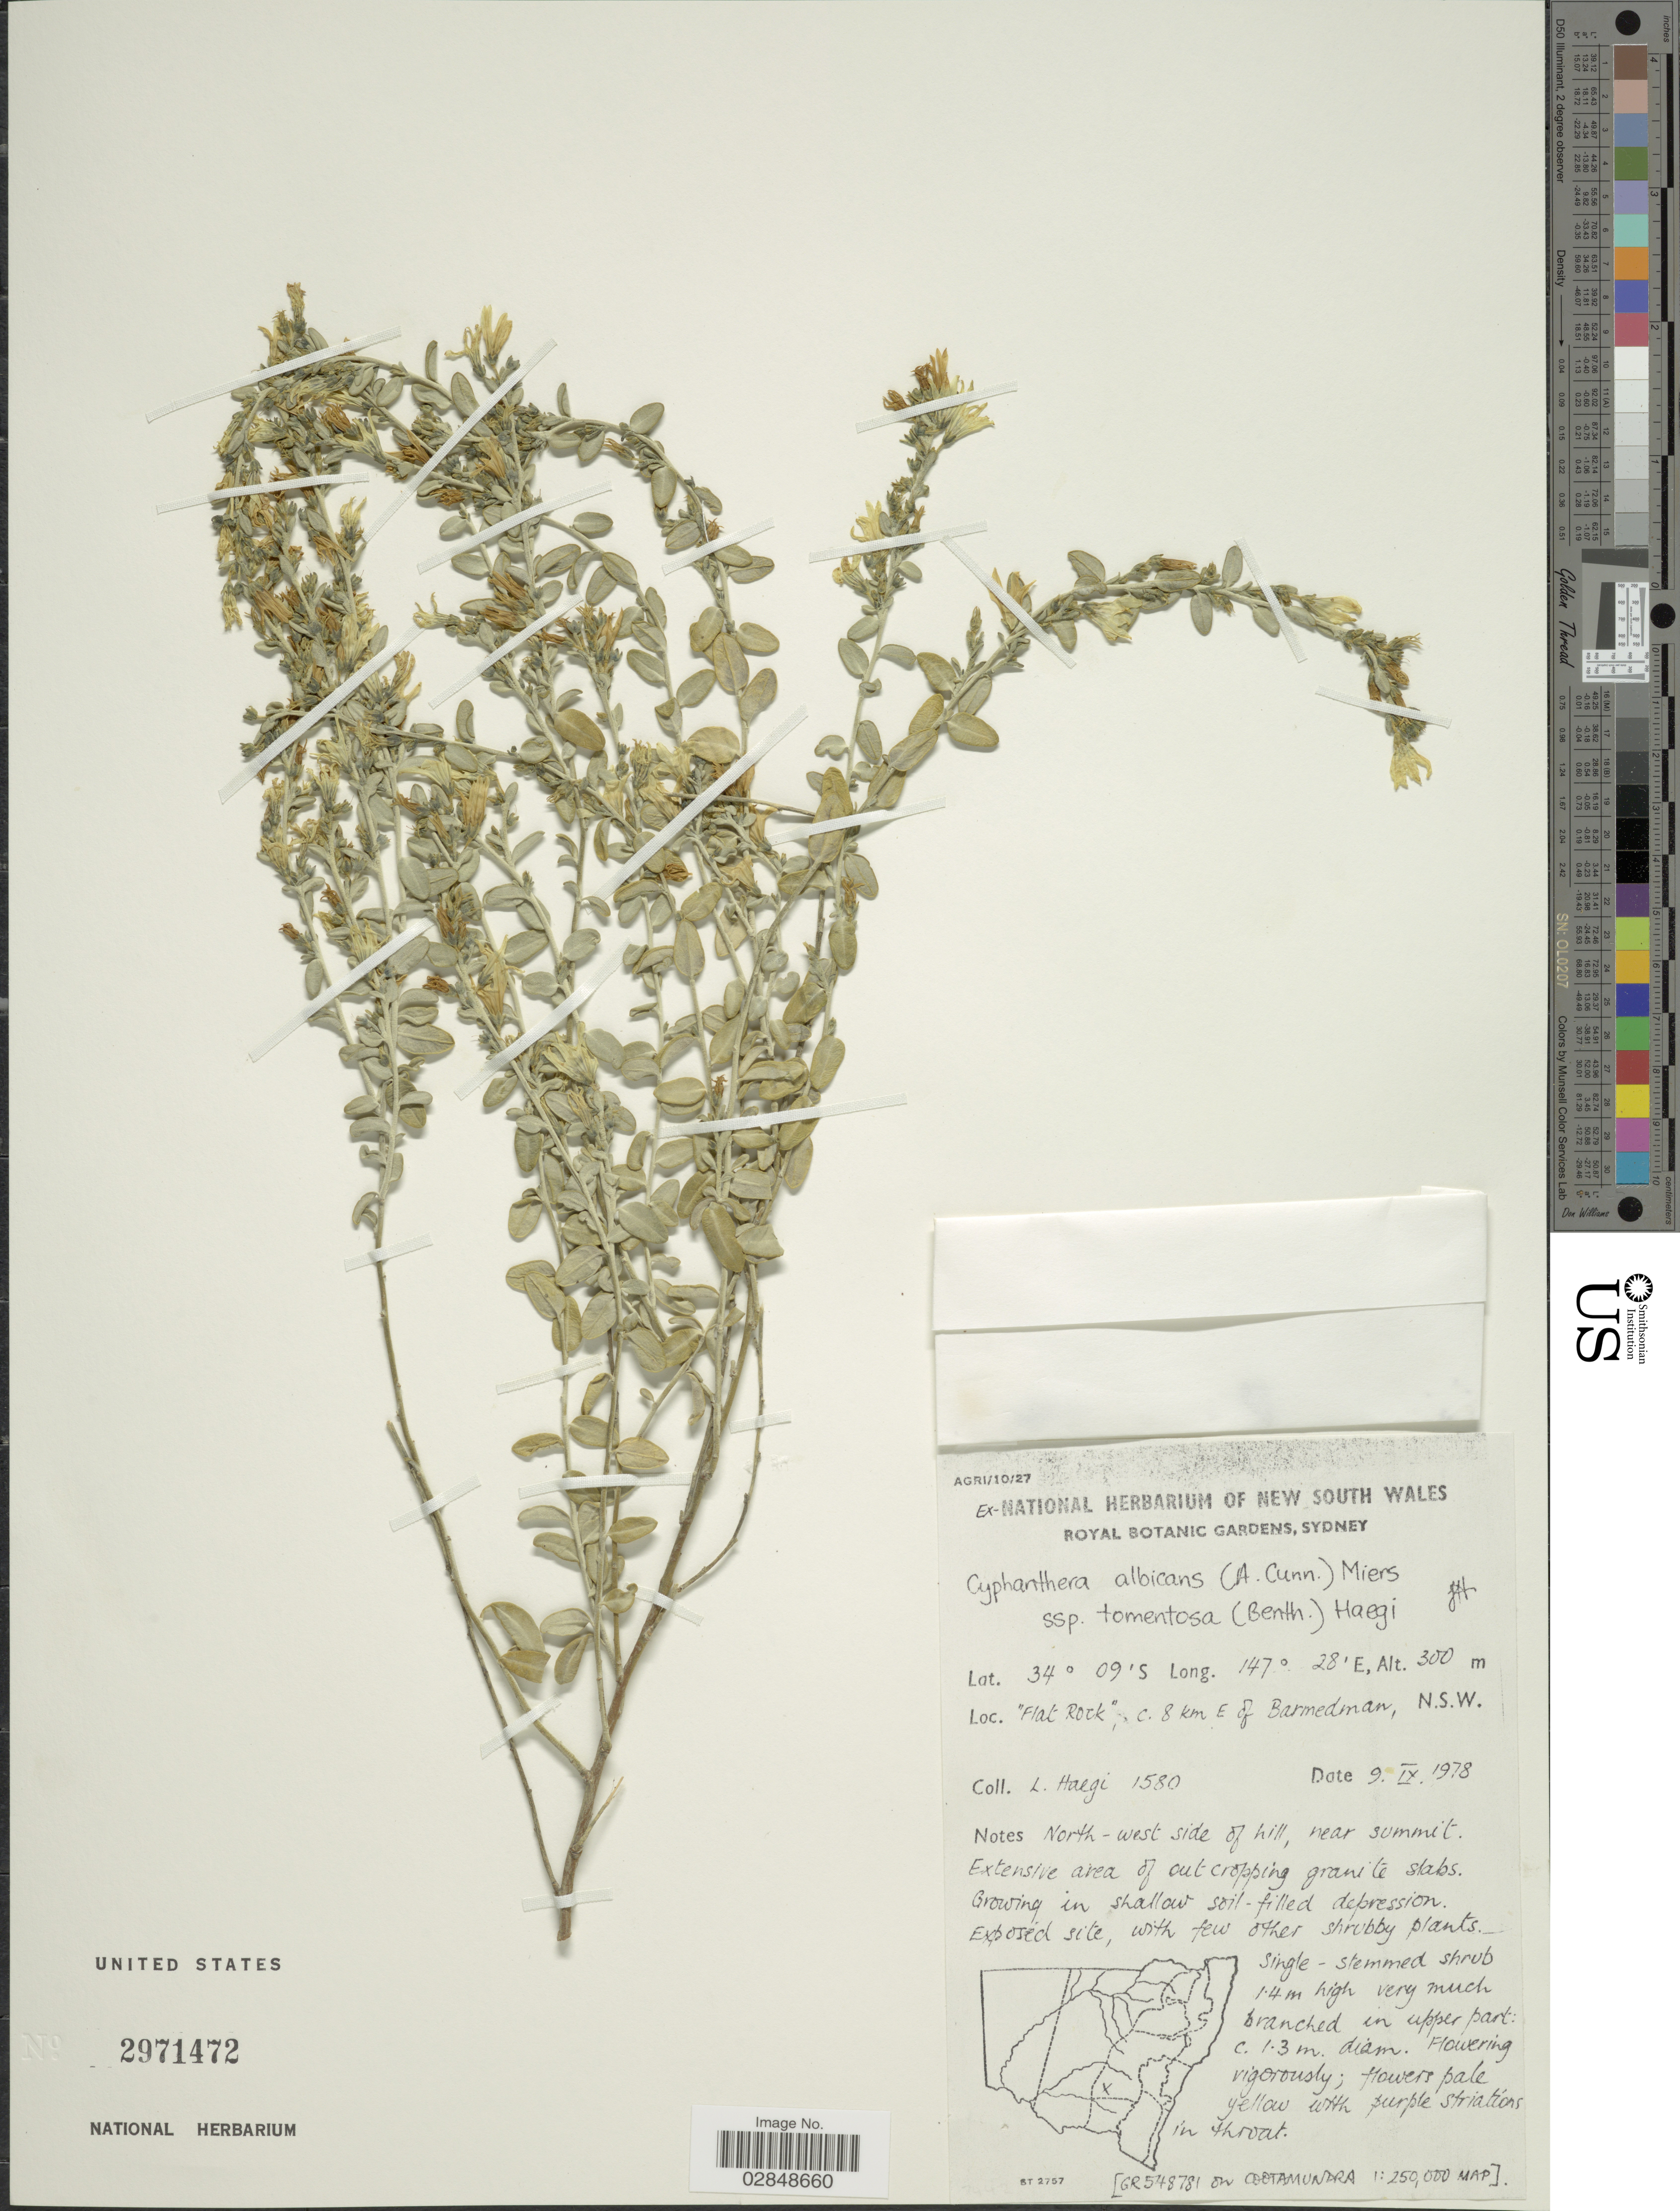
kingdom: Plantae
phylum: Tracheophyta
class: Magnoliopsida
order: Solanales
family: Solanaceae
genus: Cyphanthera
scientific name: Cyphanthera albicans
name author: (A. Cunn.) Miers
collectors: L. Haegi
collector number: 1580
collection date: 1978-09-09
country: Australia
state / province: New South Wales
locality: Flat Rock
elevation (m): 300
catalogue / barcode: US 2971472